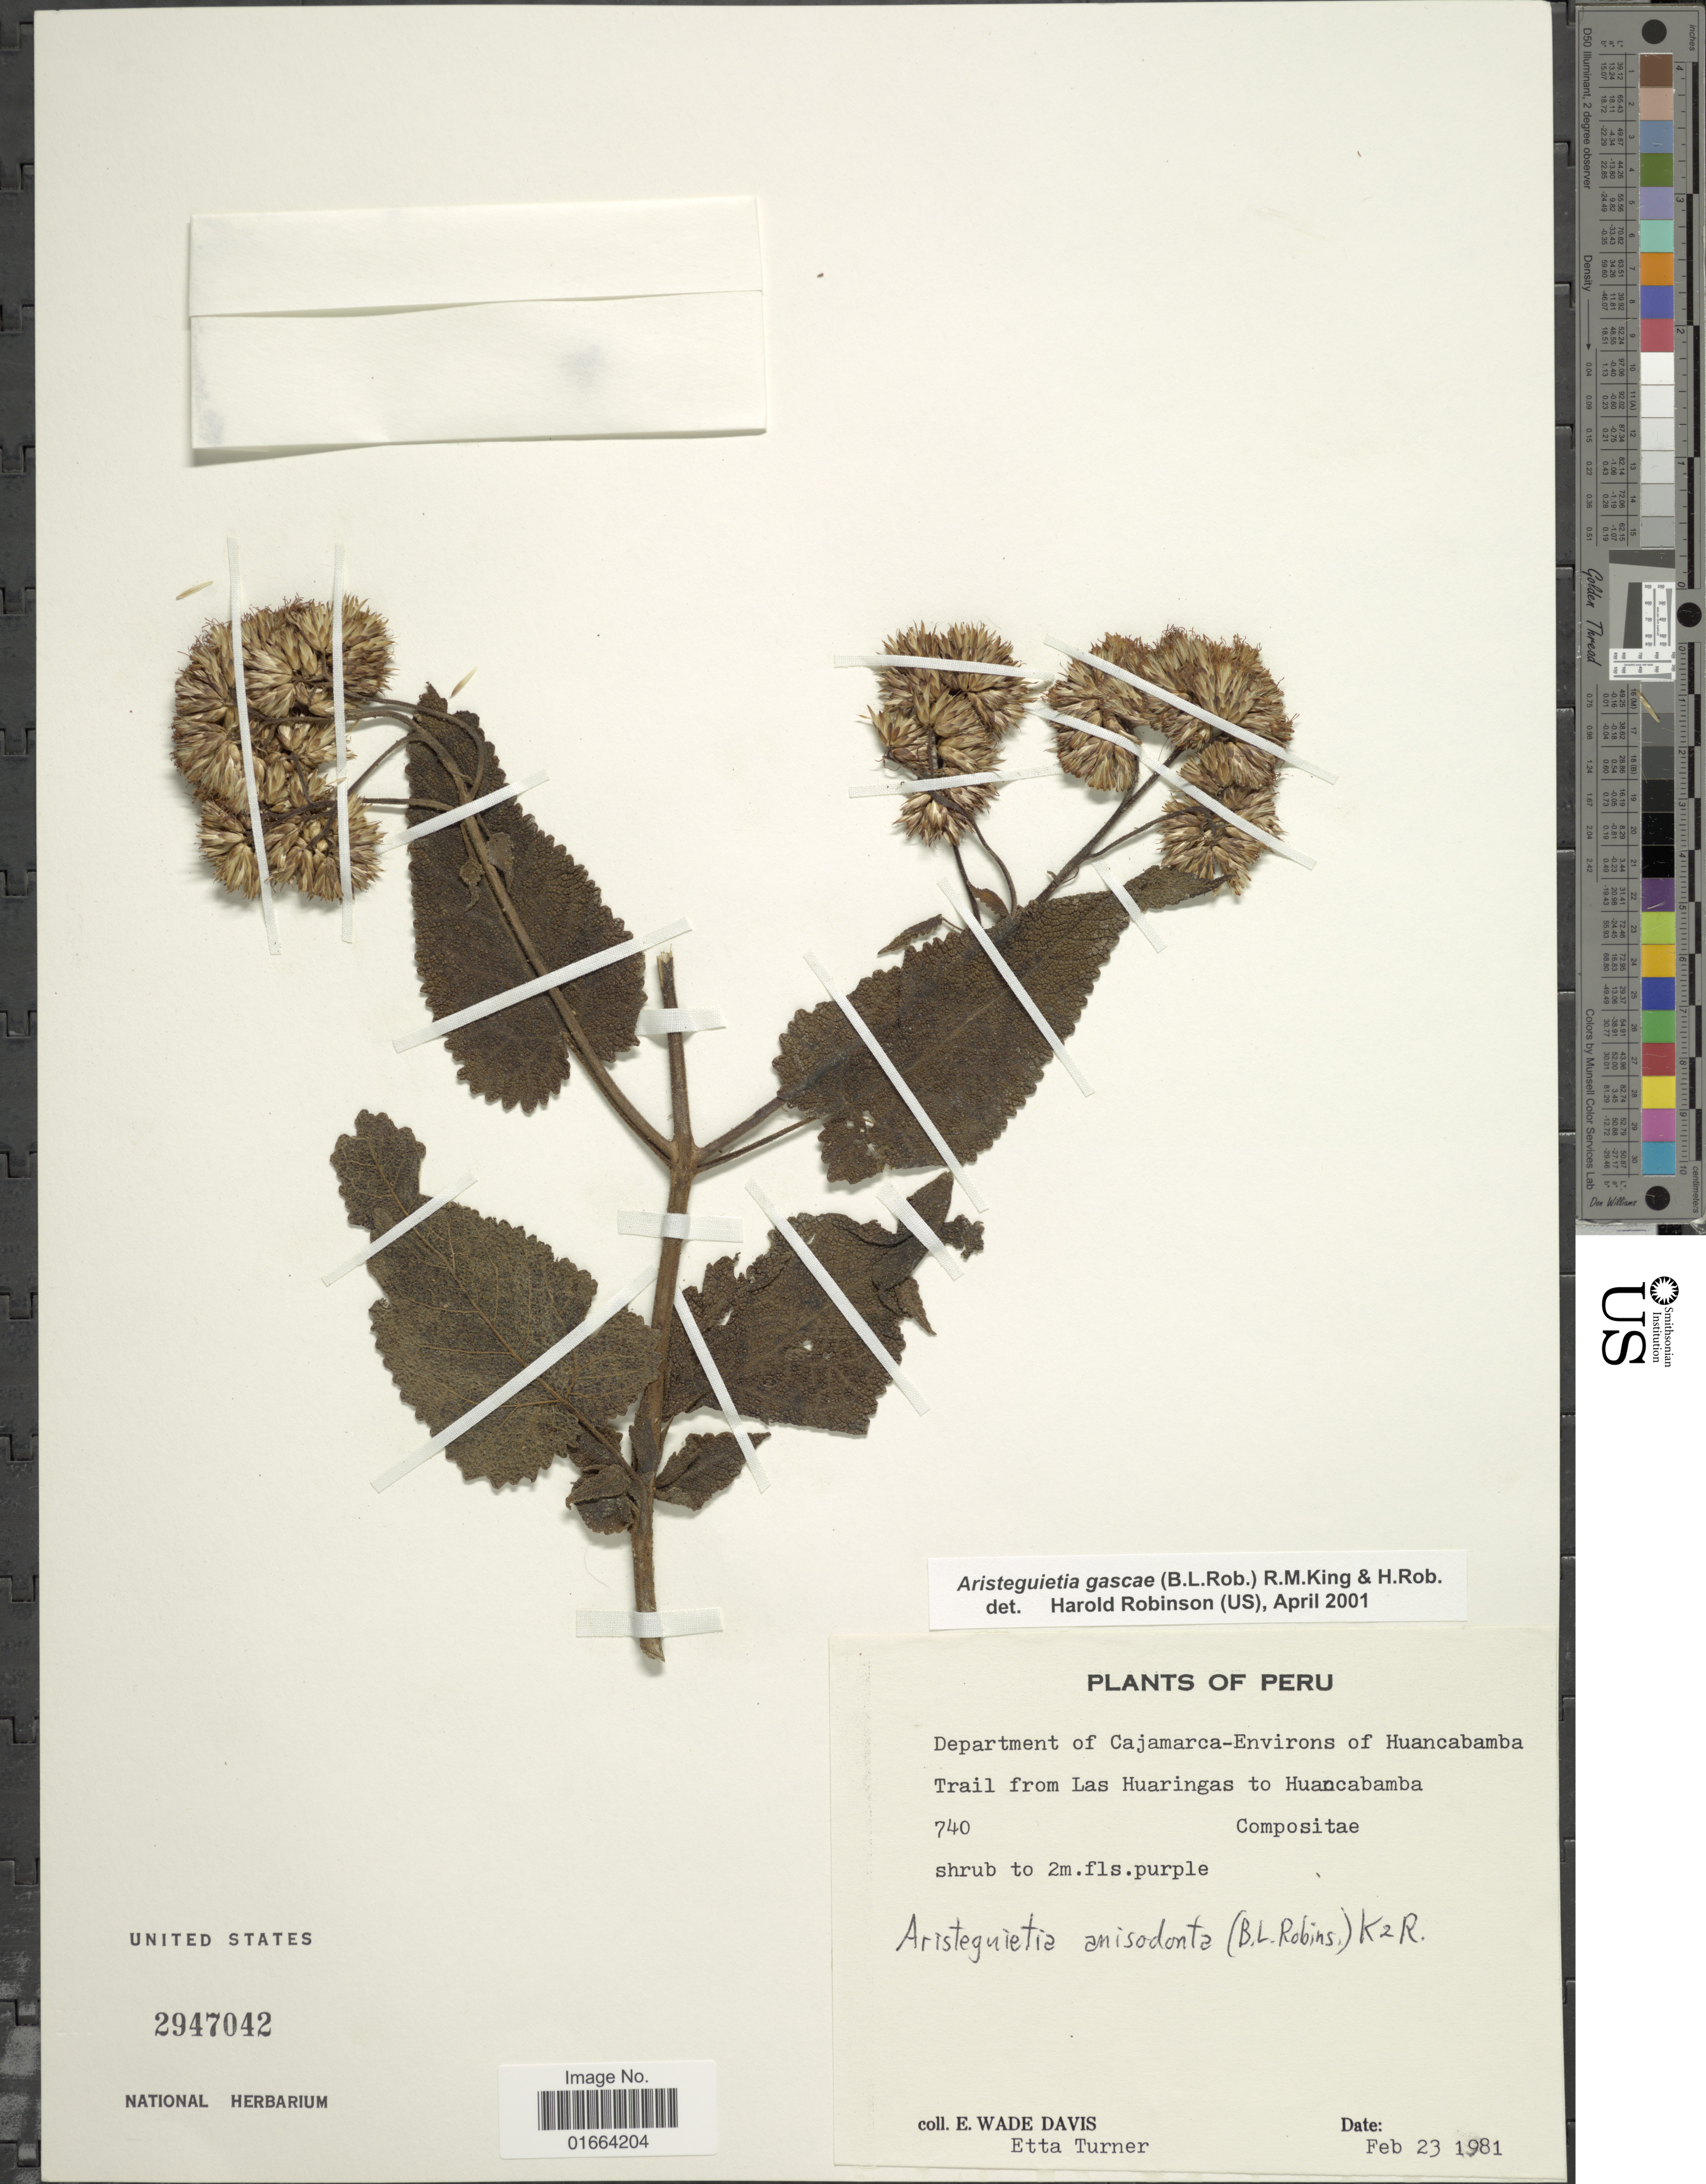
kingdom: Plantae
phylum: Tracheophyta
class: Magnoliopsida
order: Asterales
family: Asteraceae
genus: Aristeguietia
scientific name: Aristeguietia gascae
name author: (B.L. Rob.) R.M. King & H. Rob.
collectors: E. Wade-Davis & E. Turner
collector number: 740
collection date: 1981-02-23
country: Peru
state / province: Cajamarca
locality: Environs of Huancabamba. Trail from Las Huaringas to Huancabamba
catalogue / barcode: US 2947042